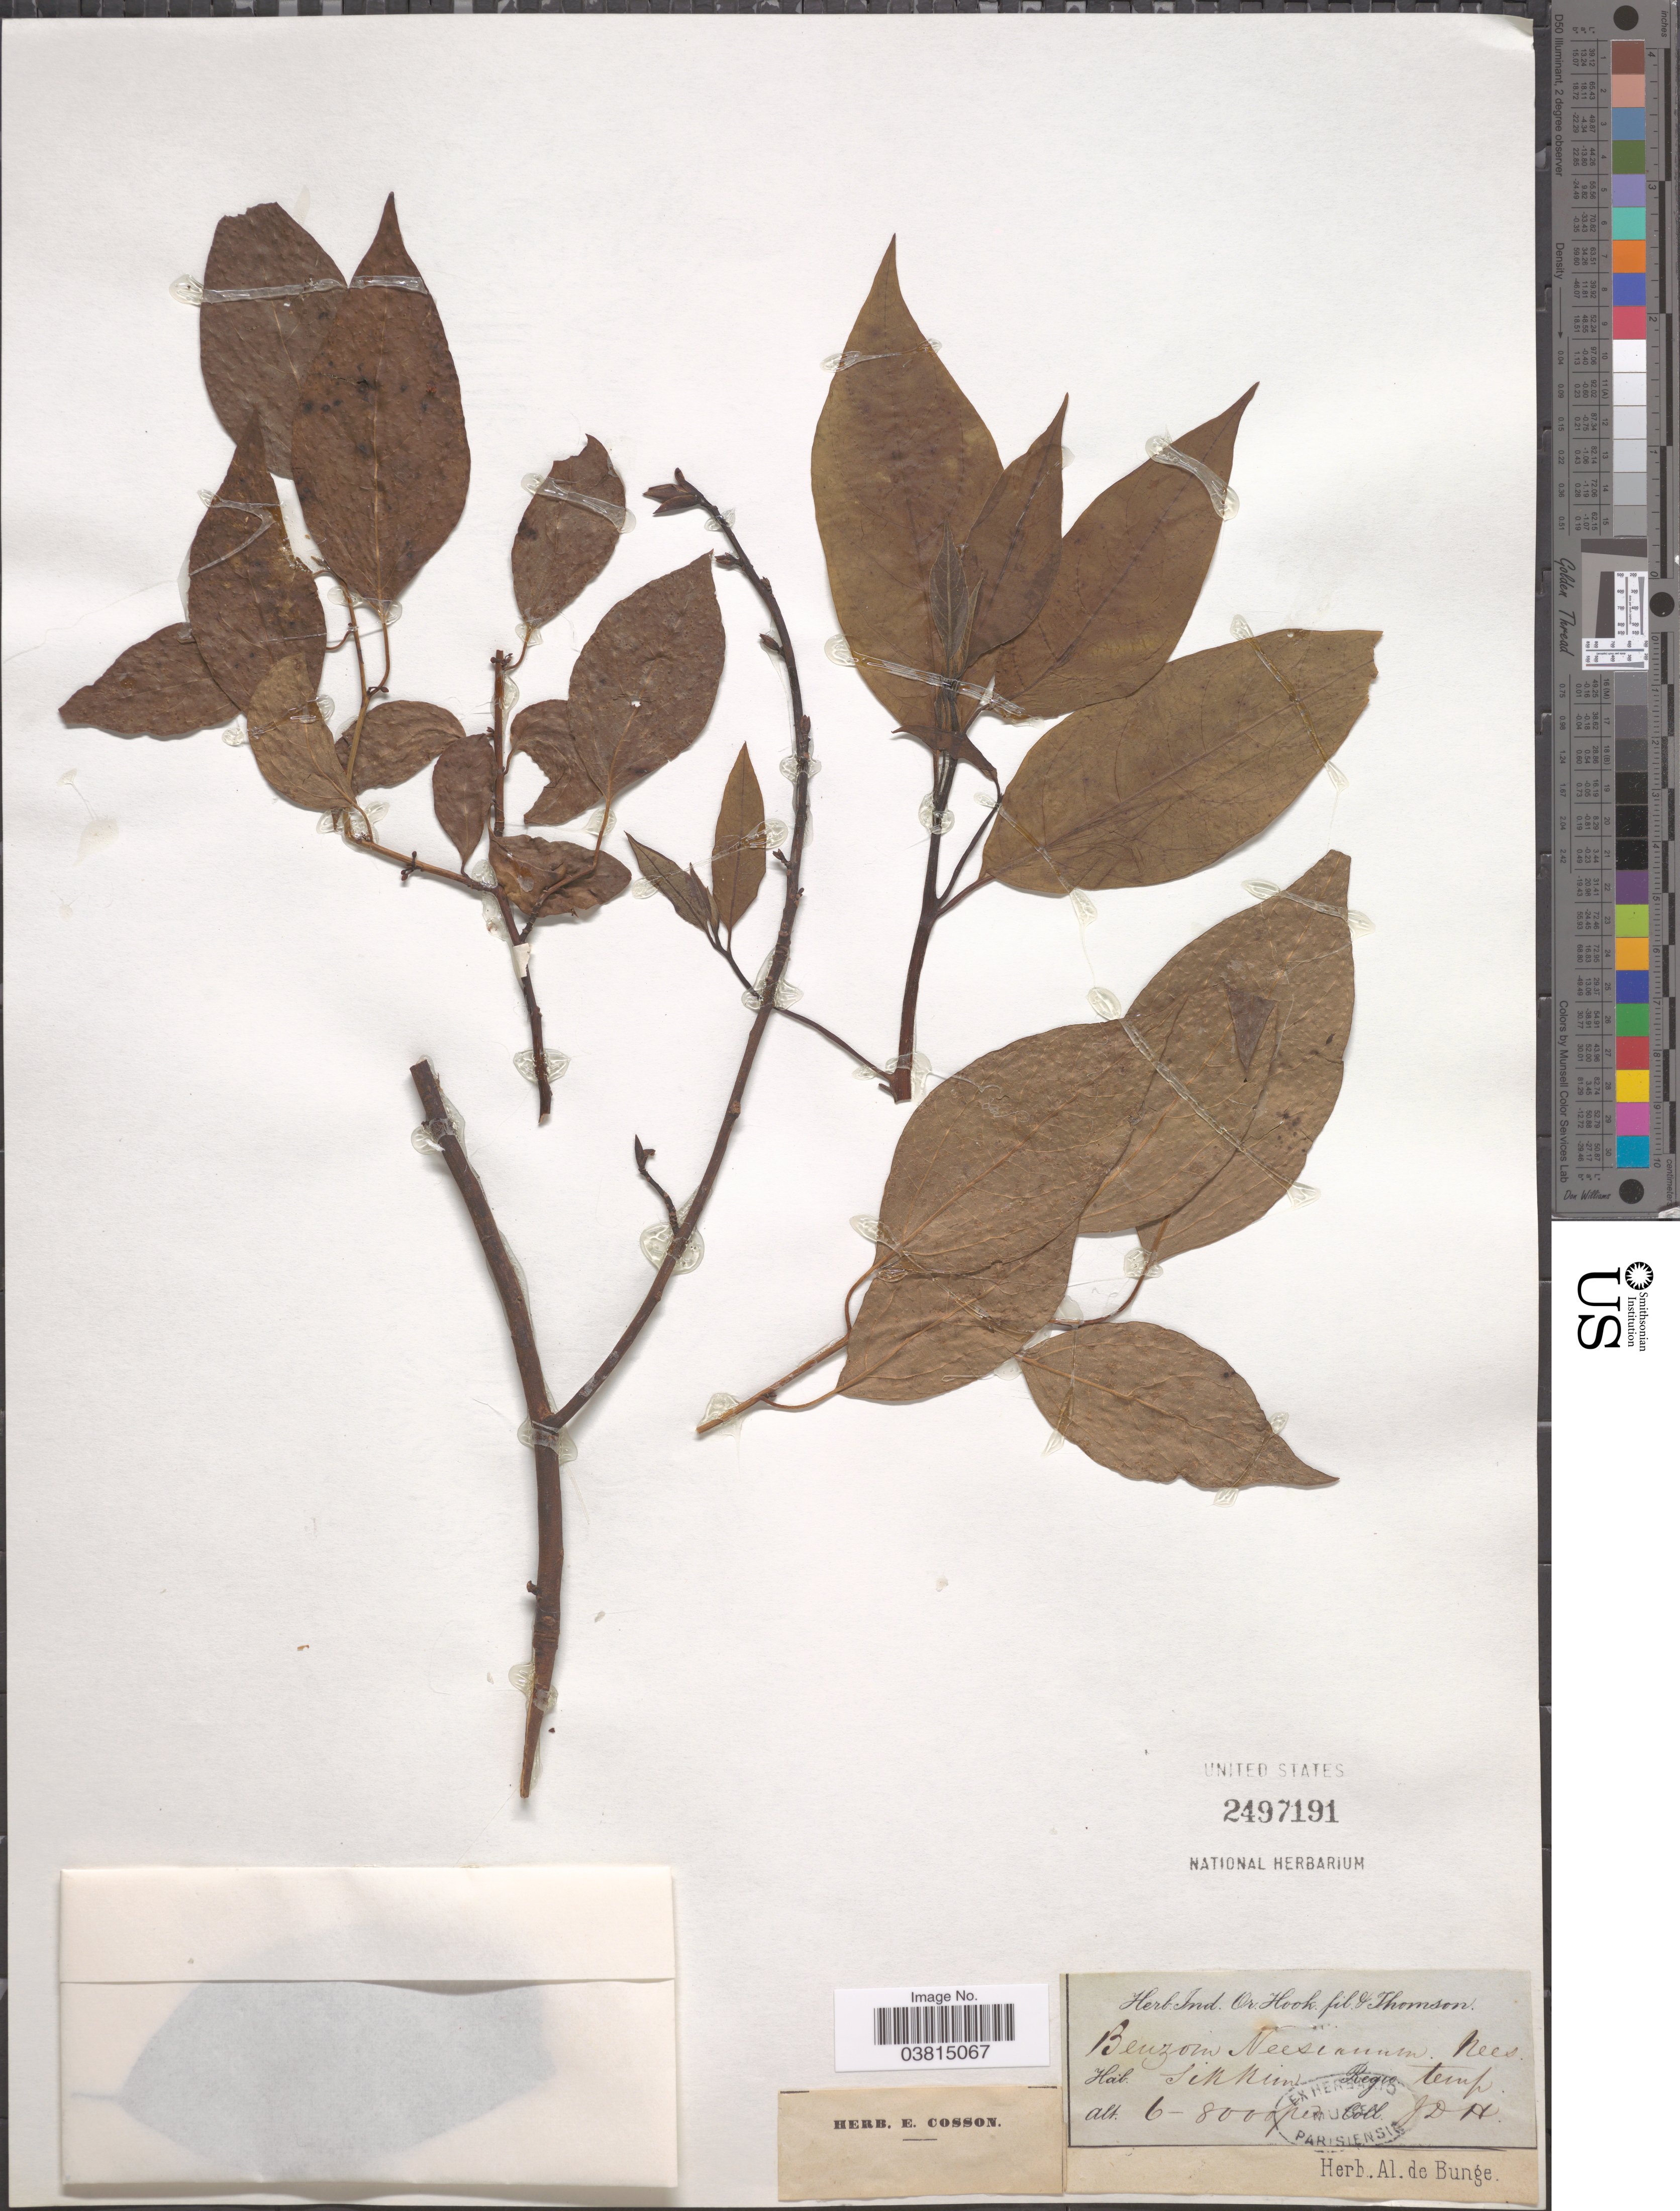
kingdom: Plantae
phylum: Tracheophyta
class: Magnoliopsida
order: Laurales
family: Lauraceae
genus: Lindera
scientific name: Lindera fruticosa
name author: Hemsl.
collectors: J. D. Hooker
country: India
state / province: Sikkim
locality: Sikkim. Regio. temp.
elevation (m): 1829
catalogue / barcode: US 2497191